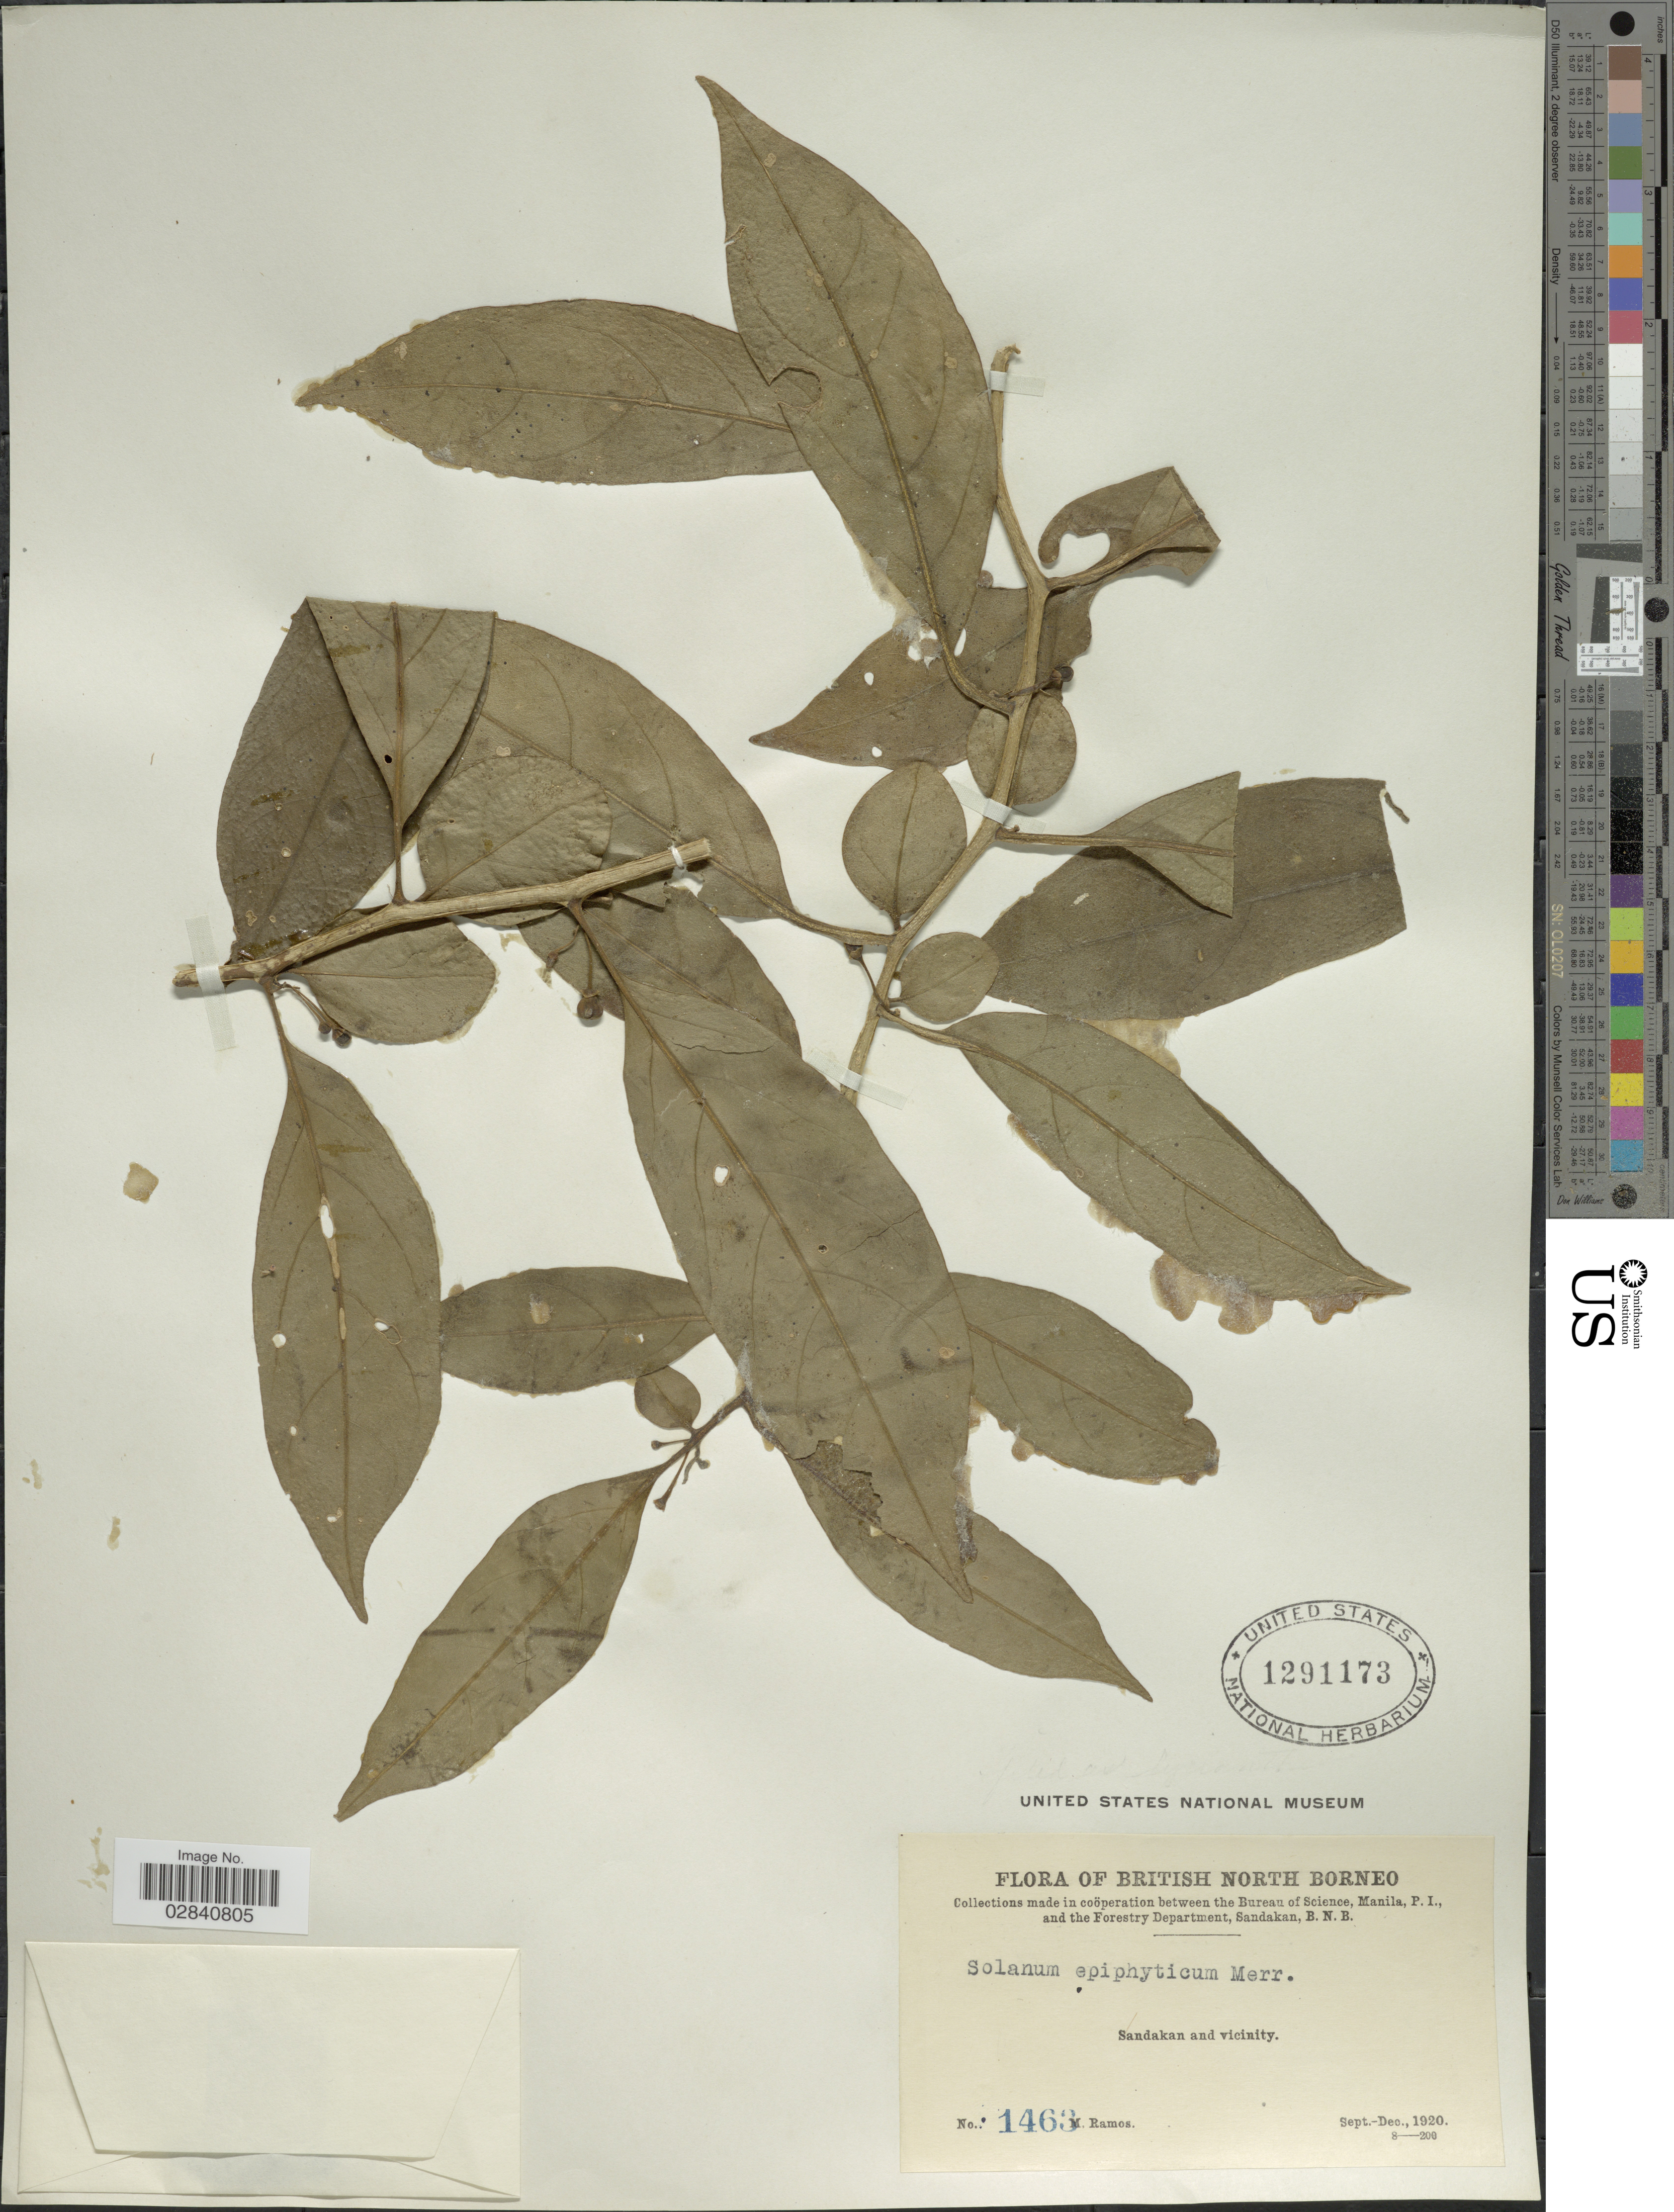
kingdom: Plantae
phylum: Tracheophyta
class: Magnoliopsida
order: Solanales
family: Solanaceae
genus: Lycianthes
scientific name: Lycianthes parasitica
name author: (Blume) Bitter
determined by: Knapp, S. D.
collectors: M. Ramos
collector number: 1463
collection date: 1920-09/1920-12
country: Malaysia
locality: British North Borneo. Sandakan and vicinity.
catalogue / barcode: US 1291173